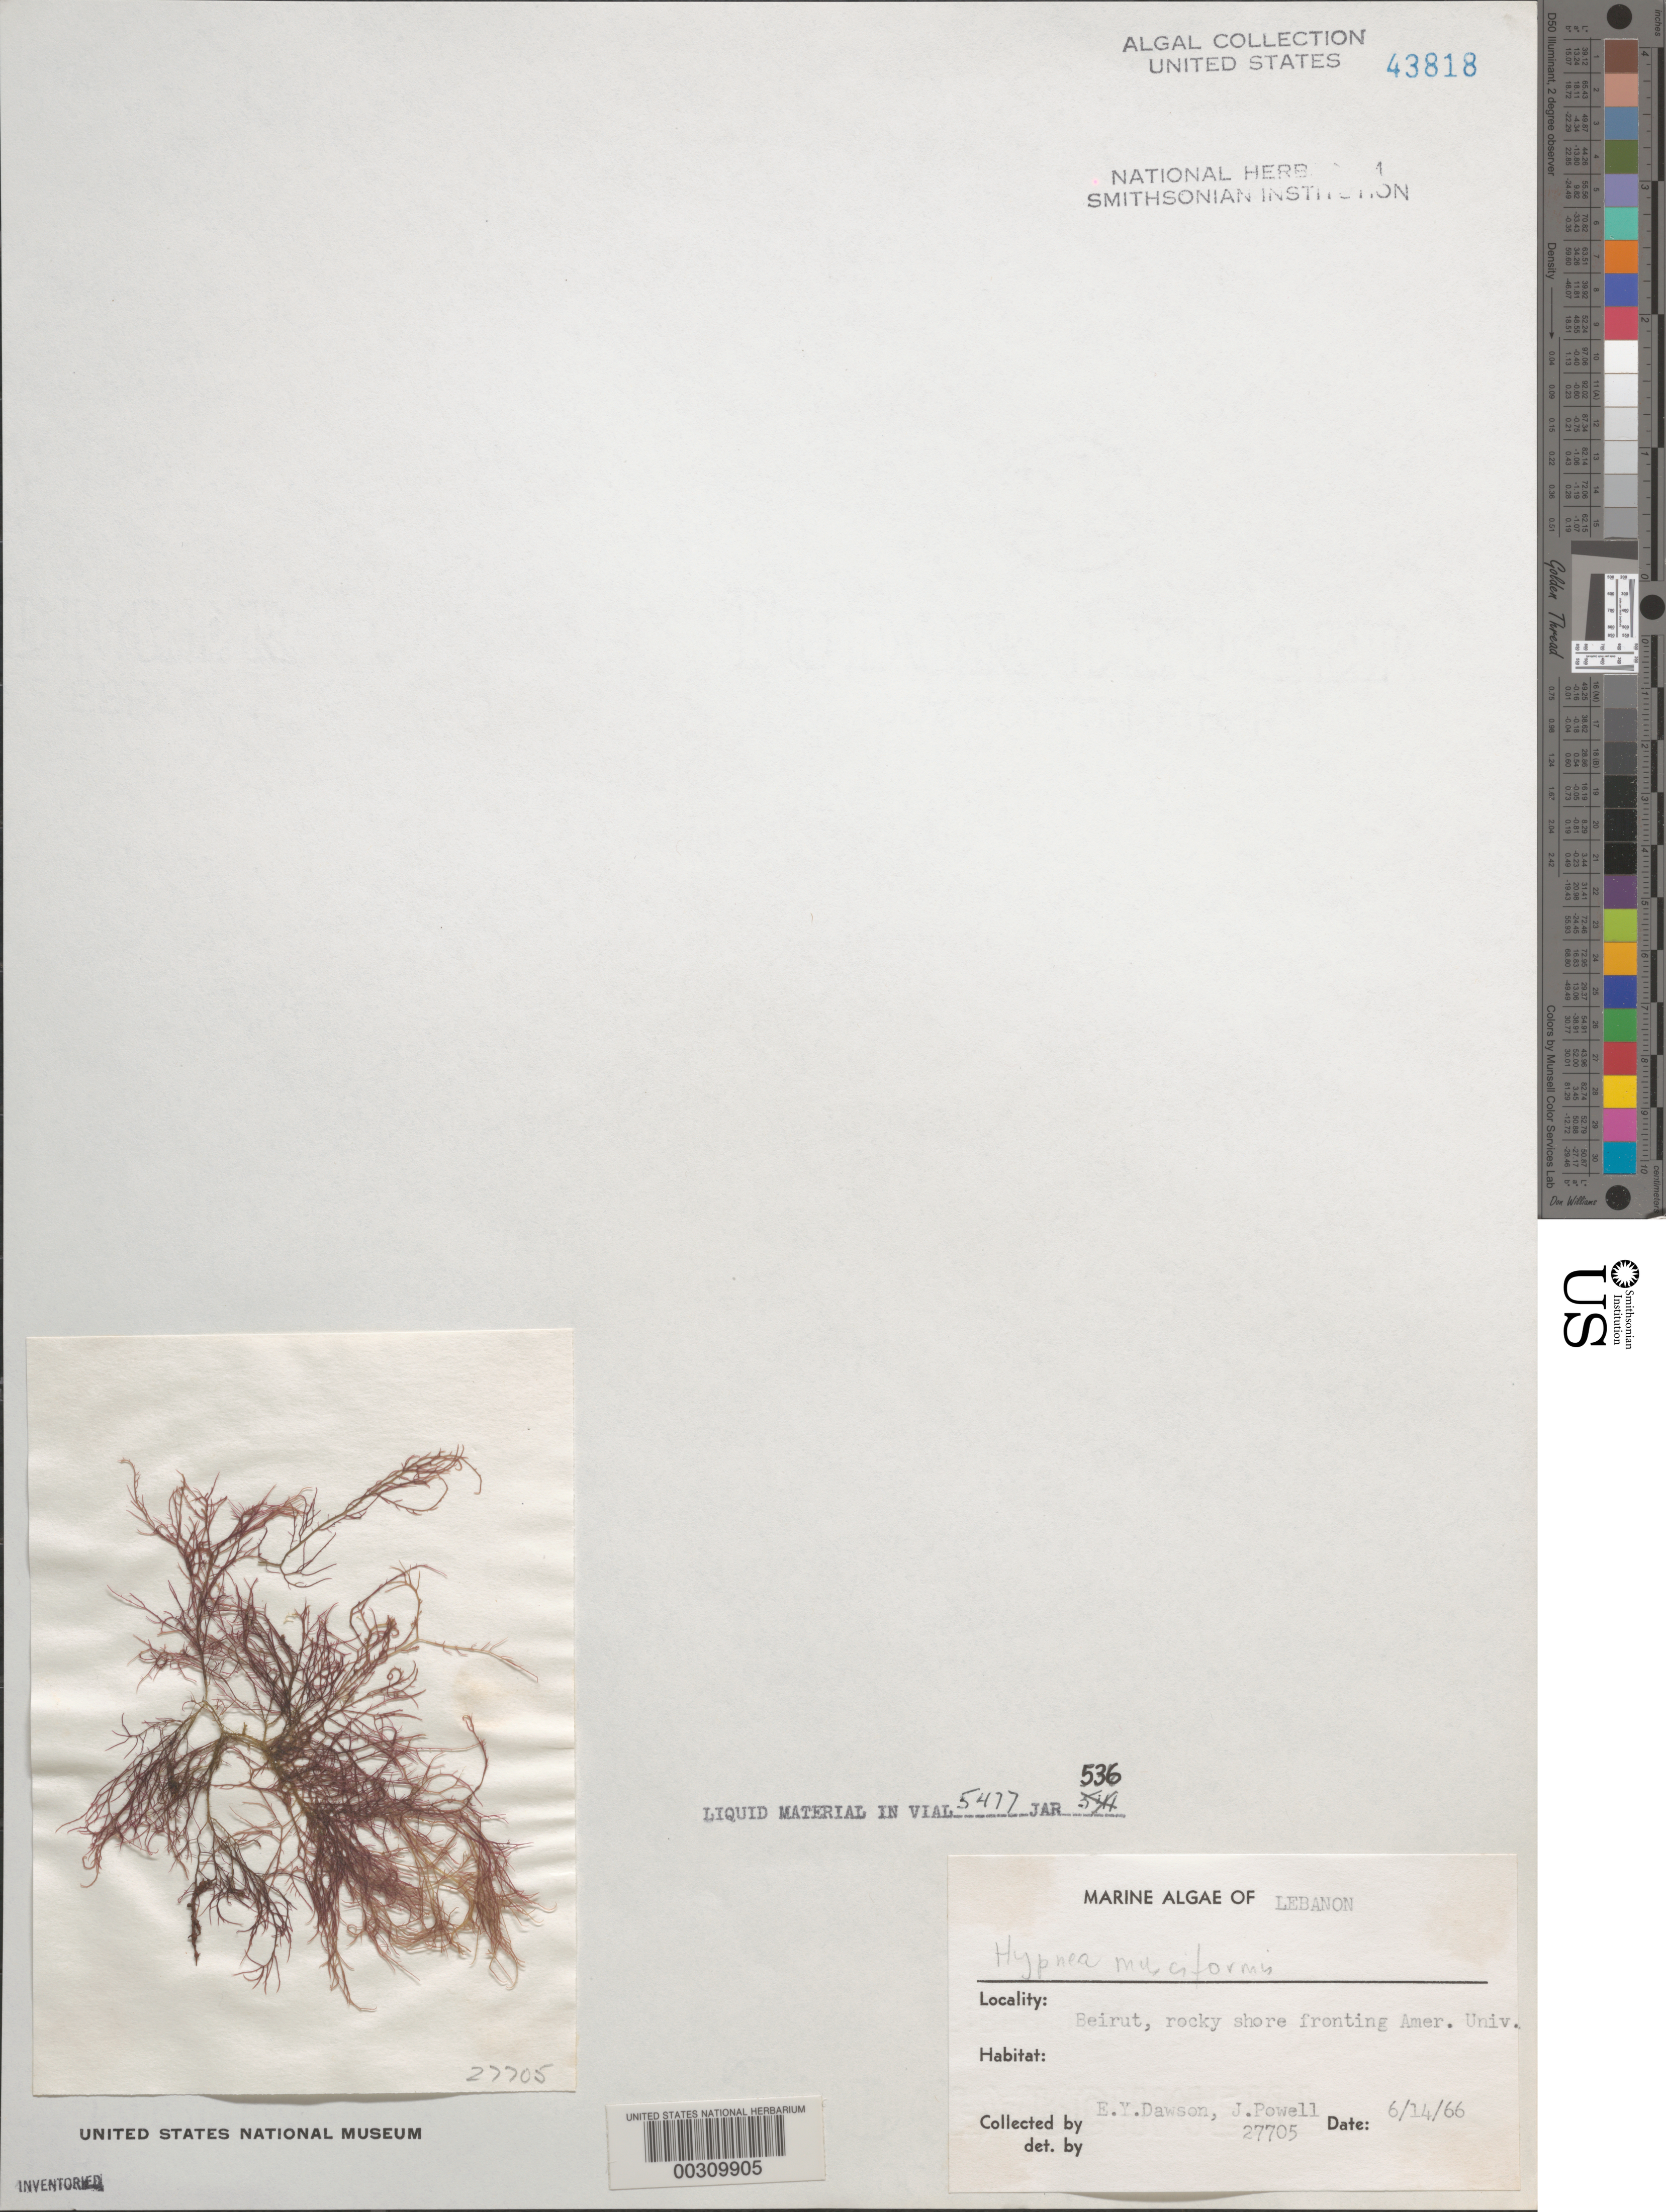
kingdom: Plantae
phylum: Rhodophyta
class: Florideophyceae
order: Gigartinales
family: Cystocloniaceae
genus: Hypnea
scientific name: Hypnea musciformis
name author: (Wulfen) J.V.Lamouroux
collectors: E. Y. Dawson & J. Powell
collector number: EYD 27705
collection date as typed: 14 Jun 1966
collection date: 1966-06-14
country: Lebanon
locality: Beirut, American University shore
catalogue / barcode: US 43818